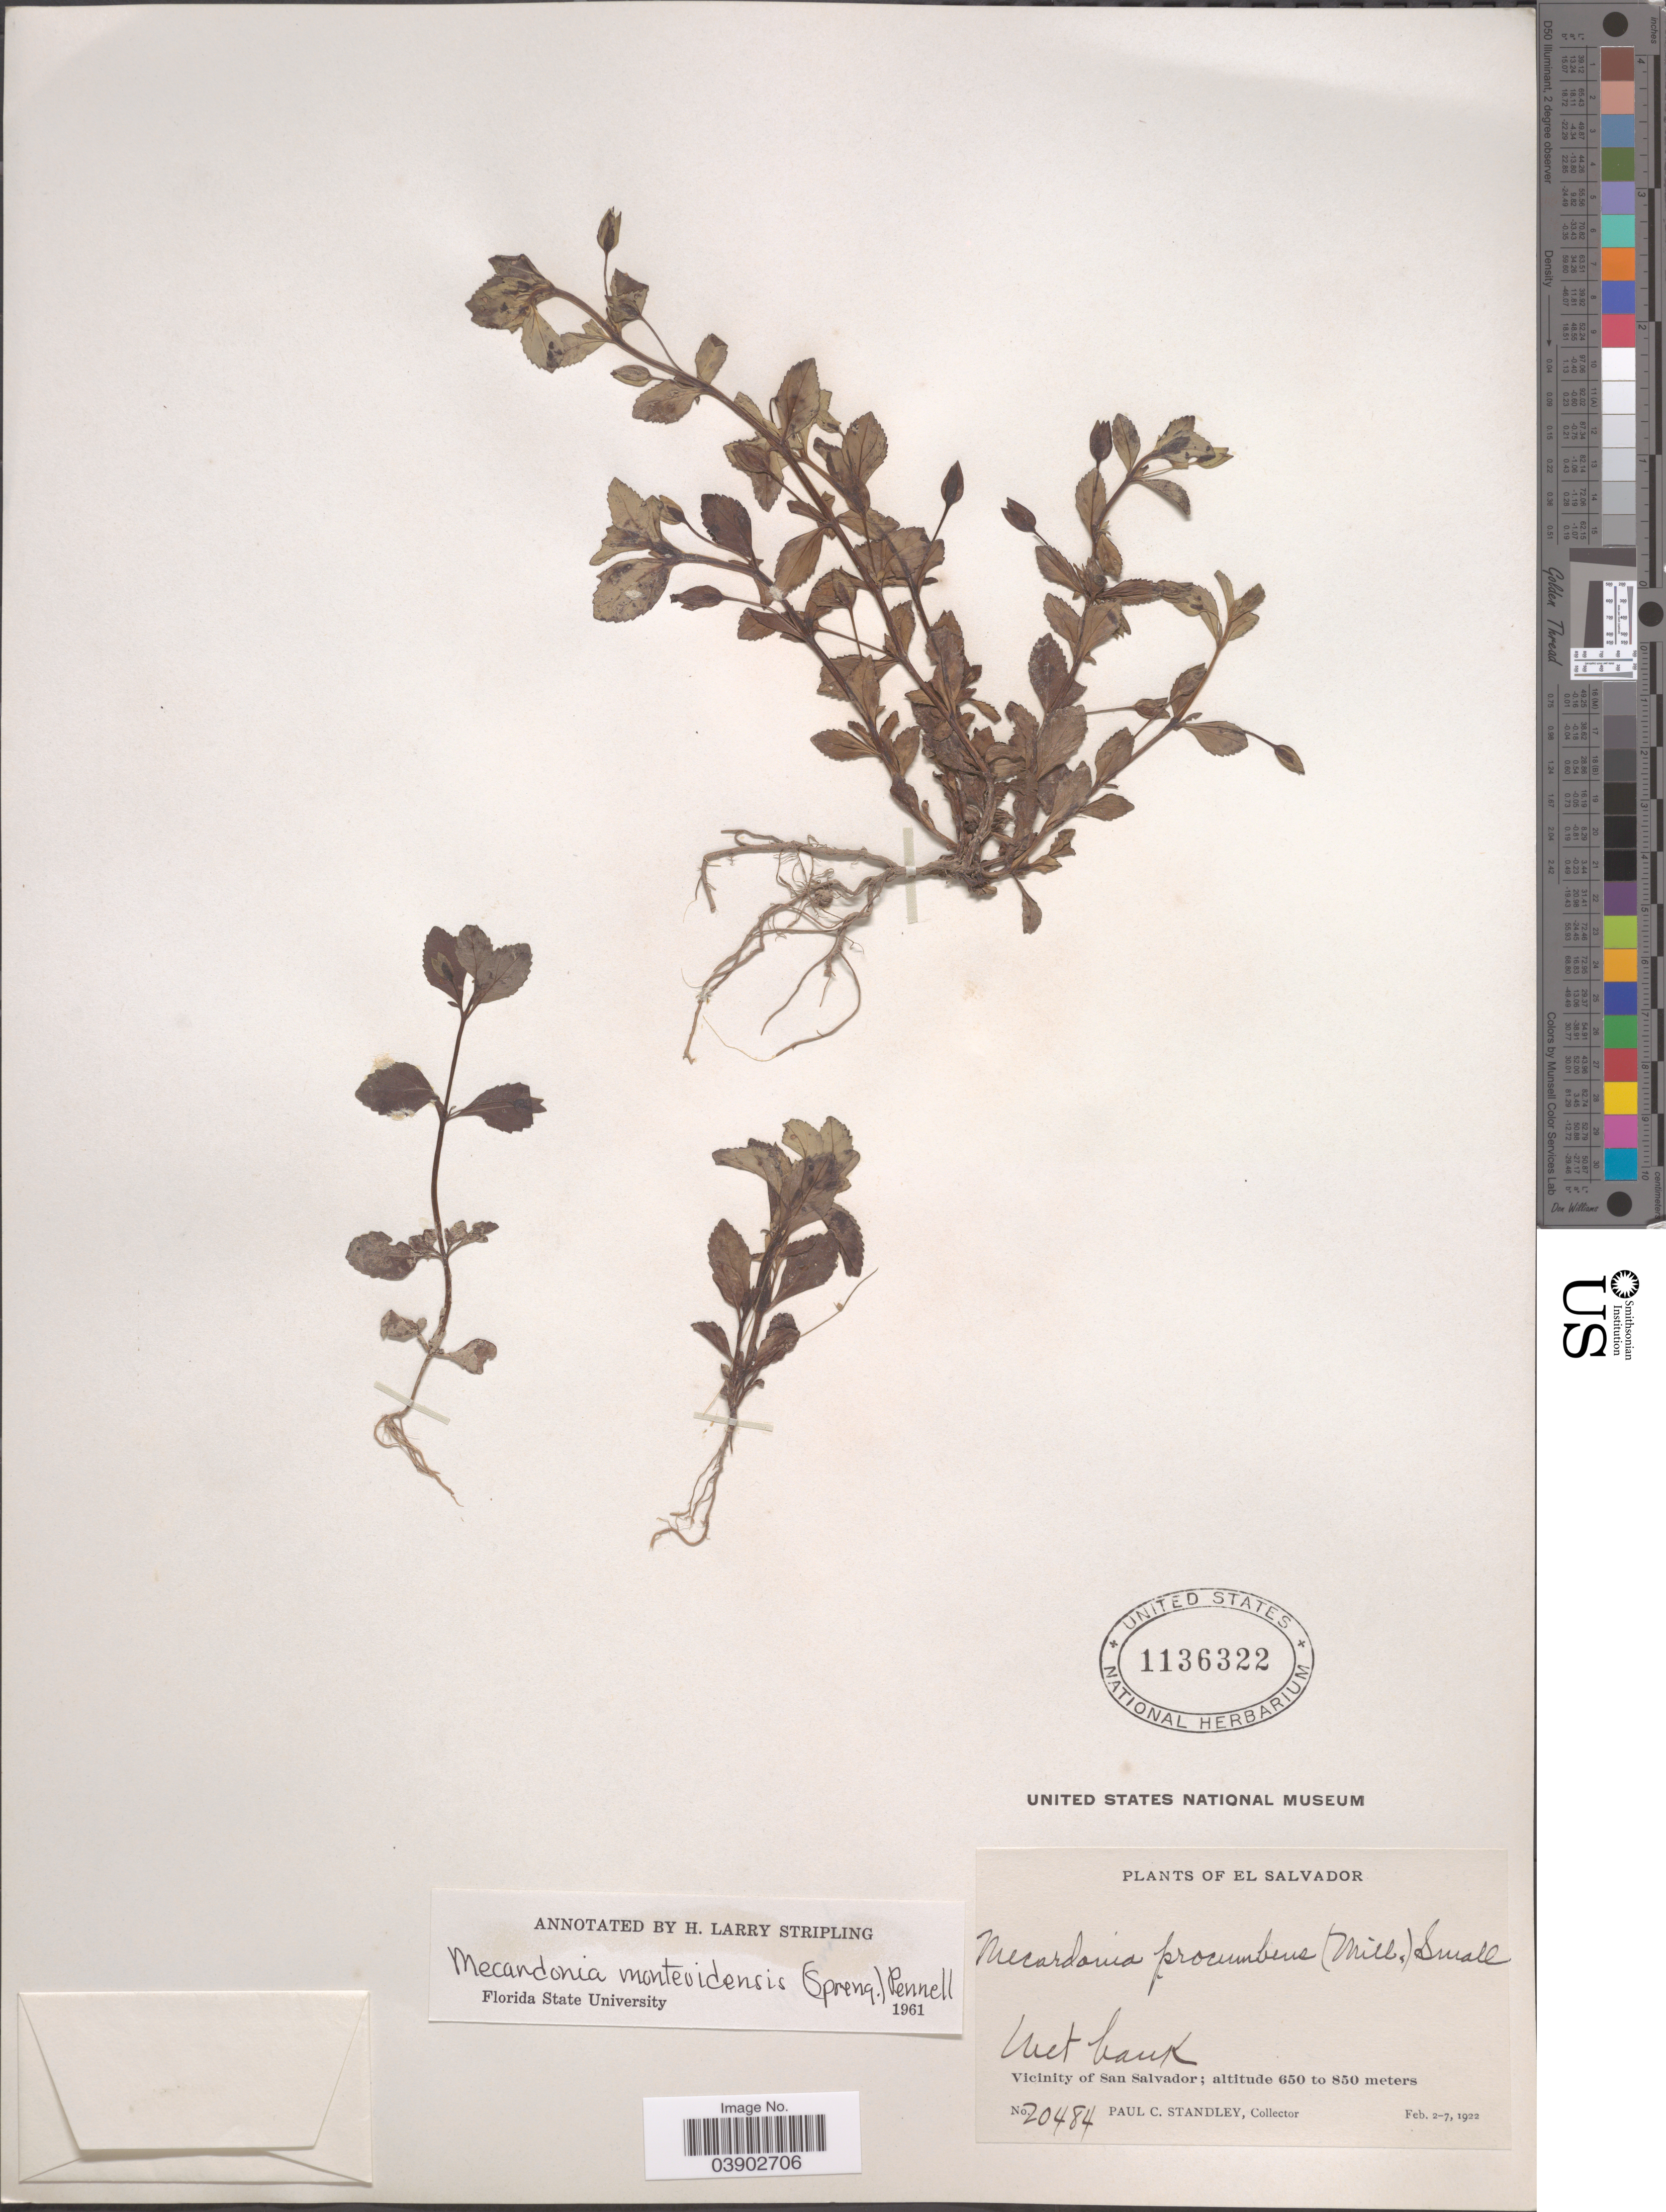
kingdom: Plantae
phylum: Tracheophyta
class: Magnoliopsida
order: Lamiales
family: Plantaginaceae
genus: Mecardonia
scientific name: Mecardonia procumbens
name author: (Mill.) Small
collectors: P. C. Standley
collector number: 20484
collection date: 1922-02-02/1922-02-07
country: El Salvador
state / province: San Salvador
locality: Vicinity of San Salvador.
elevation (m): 650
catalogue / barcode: US 1136322